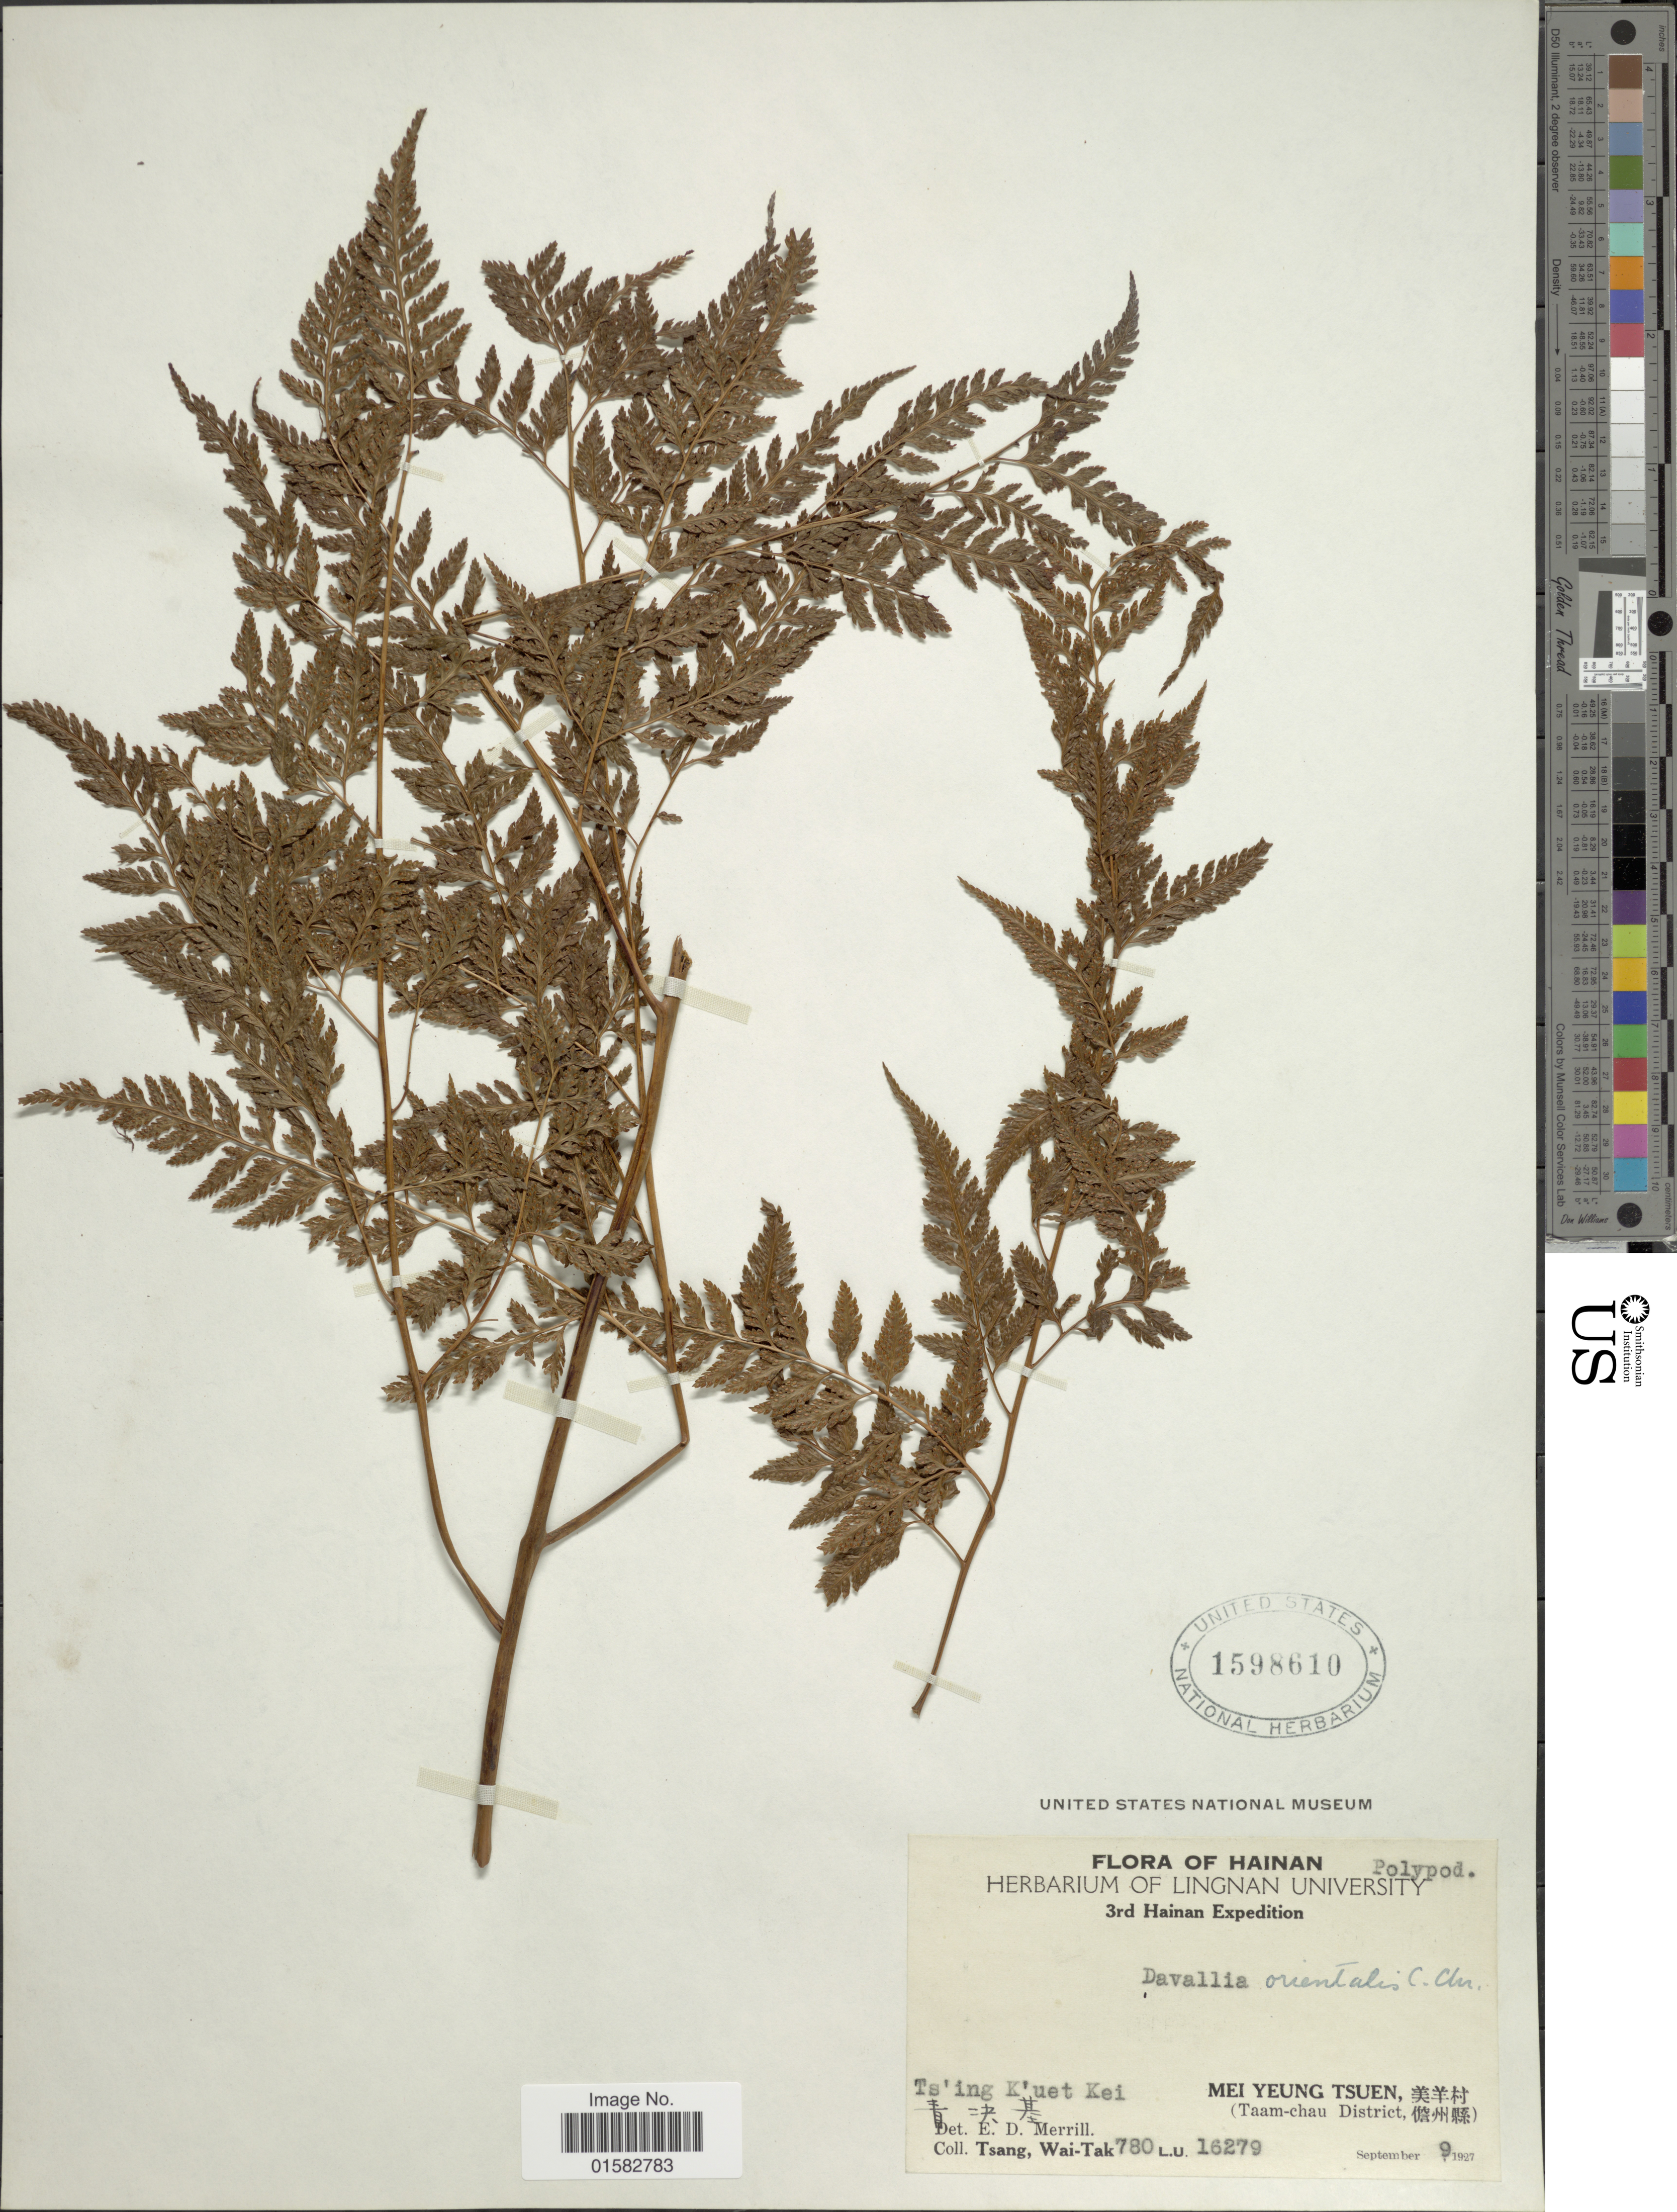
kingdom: Plantae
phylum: Tracheophyta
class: Polypodiopsida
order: Polypodiales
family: Davalliaceae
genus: Davallia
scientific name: Davallia divaricata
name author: Blume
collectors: W. T. Tsang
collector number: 780/16279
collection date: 1927-09-09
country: China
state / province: Hainan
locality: Hainan,Ts'ing K'uet Kei, Mei Yeung Tsuen, (Taam-chau District, )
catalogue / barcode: US 1598610